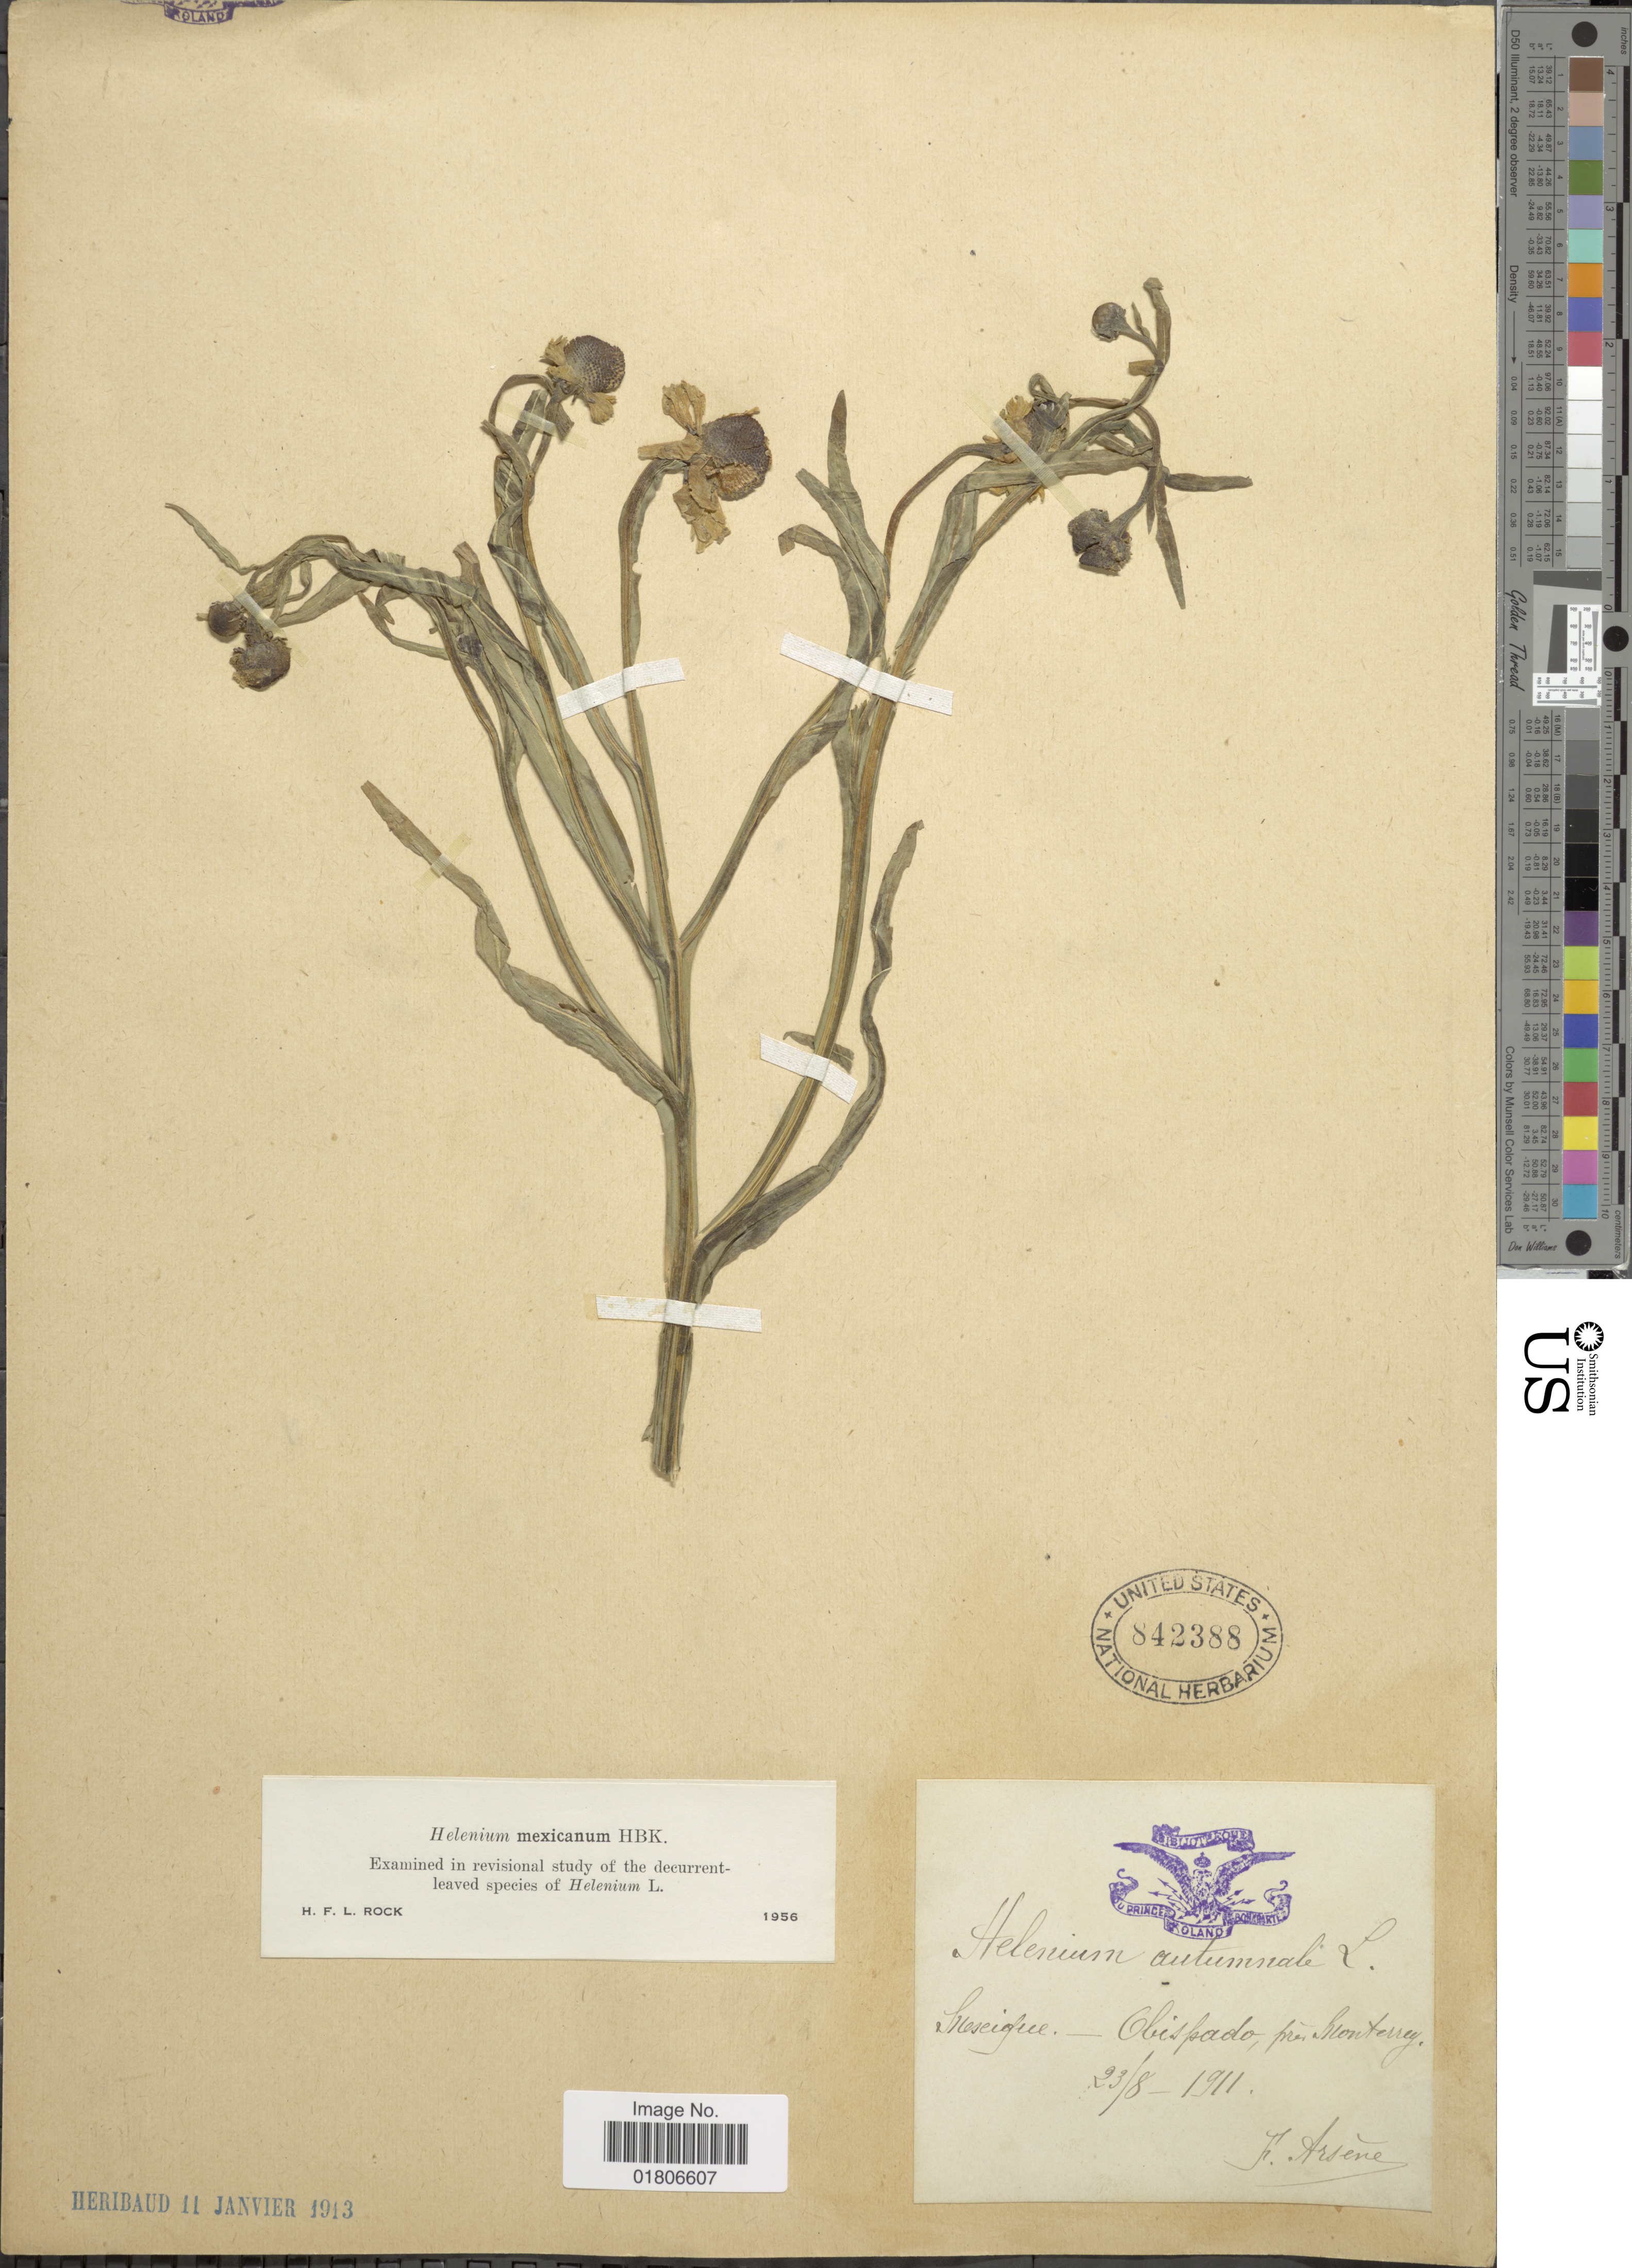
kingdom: Plantae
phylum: Tracheophyta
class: Magnoliopsida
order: Asterales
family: Asteraceae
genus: Helenium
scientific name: Helenium mexicanum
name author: Kunth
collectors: F. Arsène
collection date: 1911-08-23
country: Mexico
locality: Obispado, prés Monterrey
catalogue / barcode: US 842388